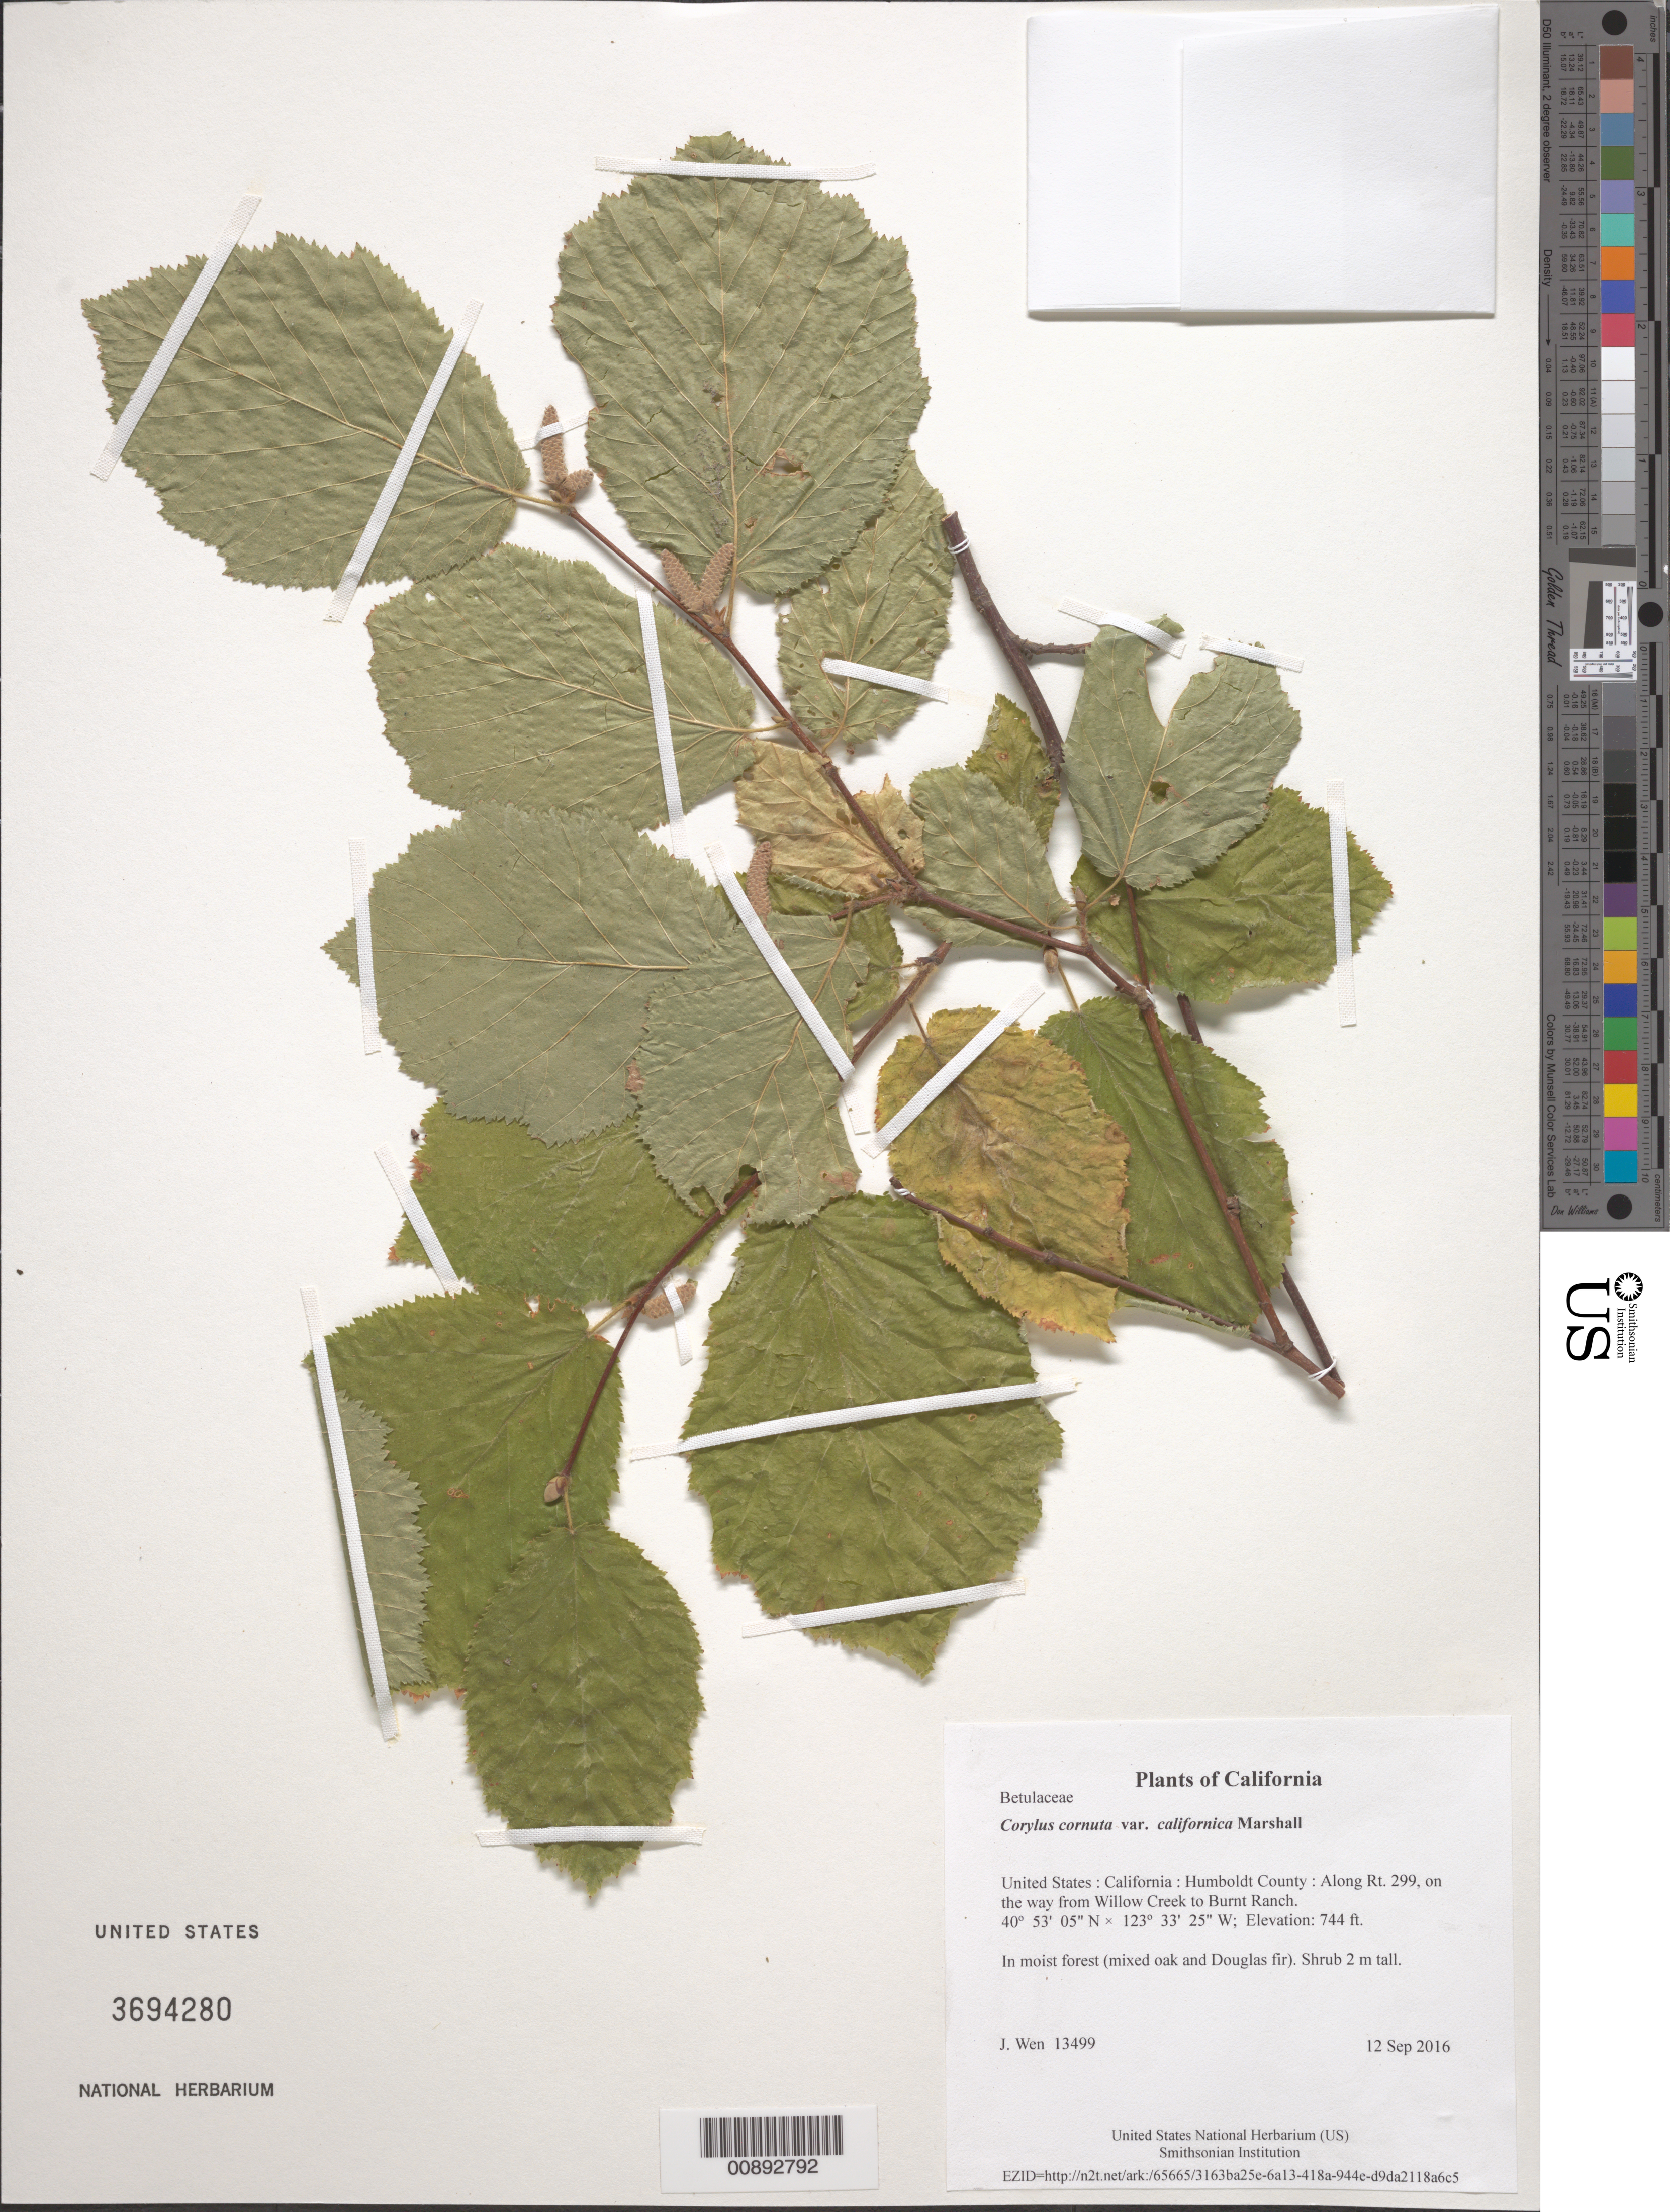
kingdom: Plantae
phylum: Tracheophyta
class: Magnoliopsida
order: Fagales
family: Betulaceae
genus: Corylus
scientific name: Corylus cornuta var. californica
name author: Marshall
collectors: J. Wen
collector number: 13499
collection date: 2016-09-12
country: United States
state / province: California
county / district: Humboldt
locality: Along Rt. 299, on the way from Willow Creek to Burnt Ranch.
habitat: In moist forest (mixed oak and Douglas fir).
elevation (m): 227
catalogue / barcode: US 3694280